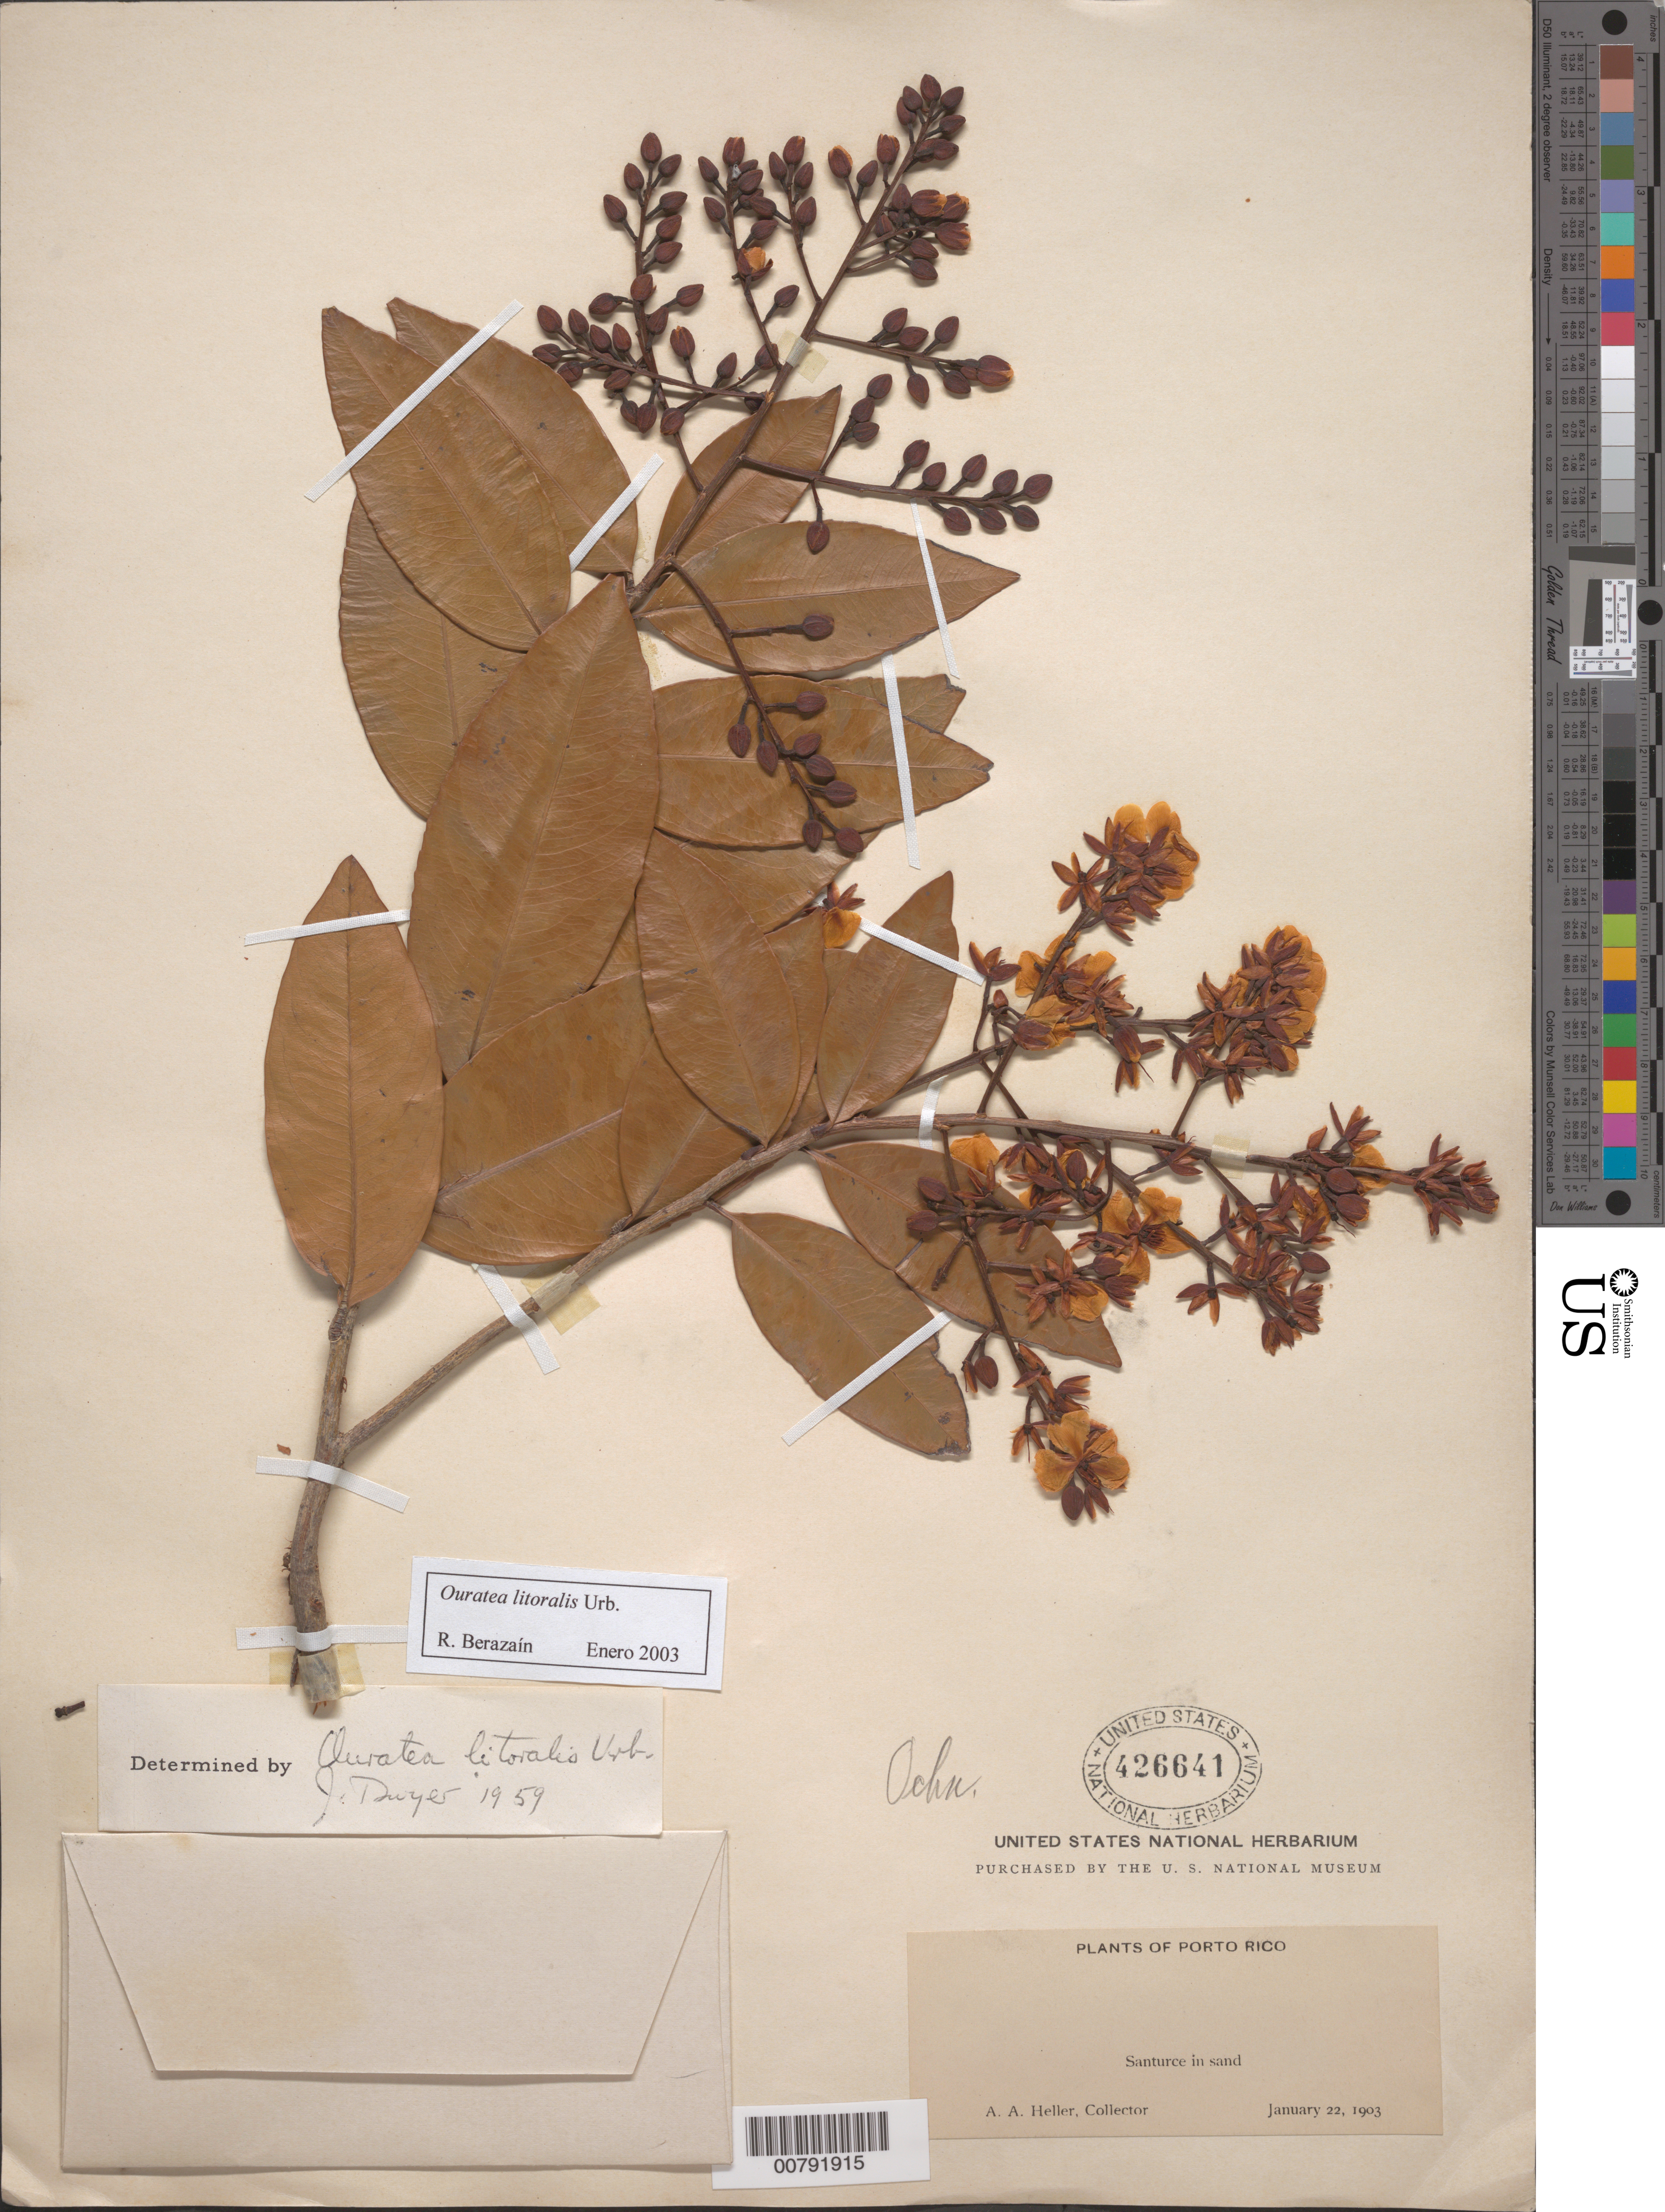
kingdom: Plantae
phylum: Tracheophyta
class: Magnoliopsida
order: Malpighiales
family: Ochnaceae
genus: Ouratea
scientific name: Ouratea littoralis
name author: Urb.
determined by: Berazaín, R.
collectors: A. A. Heller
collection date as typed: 22 Jan 1903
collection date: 1903-01-22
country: Puerto Rico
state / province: San Juan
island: Puerto Rico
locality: Santurce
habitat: In sand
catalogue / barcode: US 426641